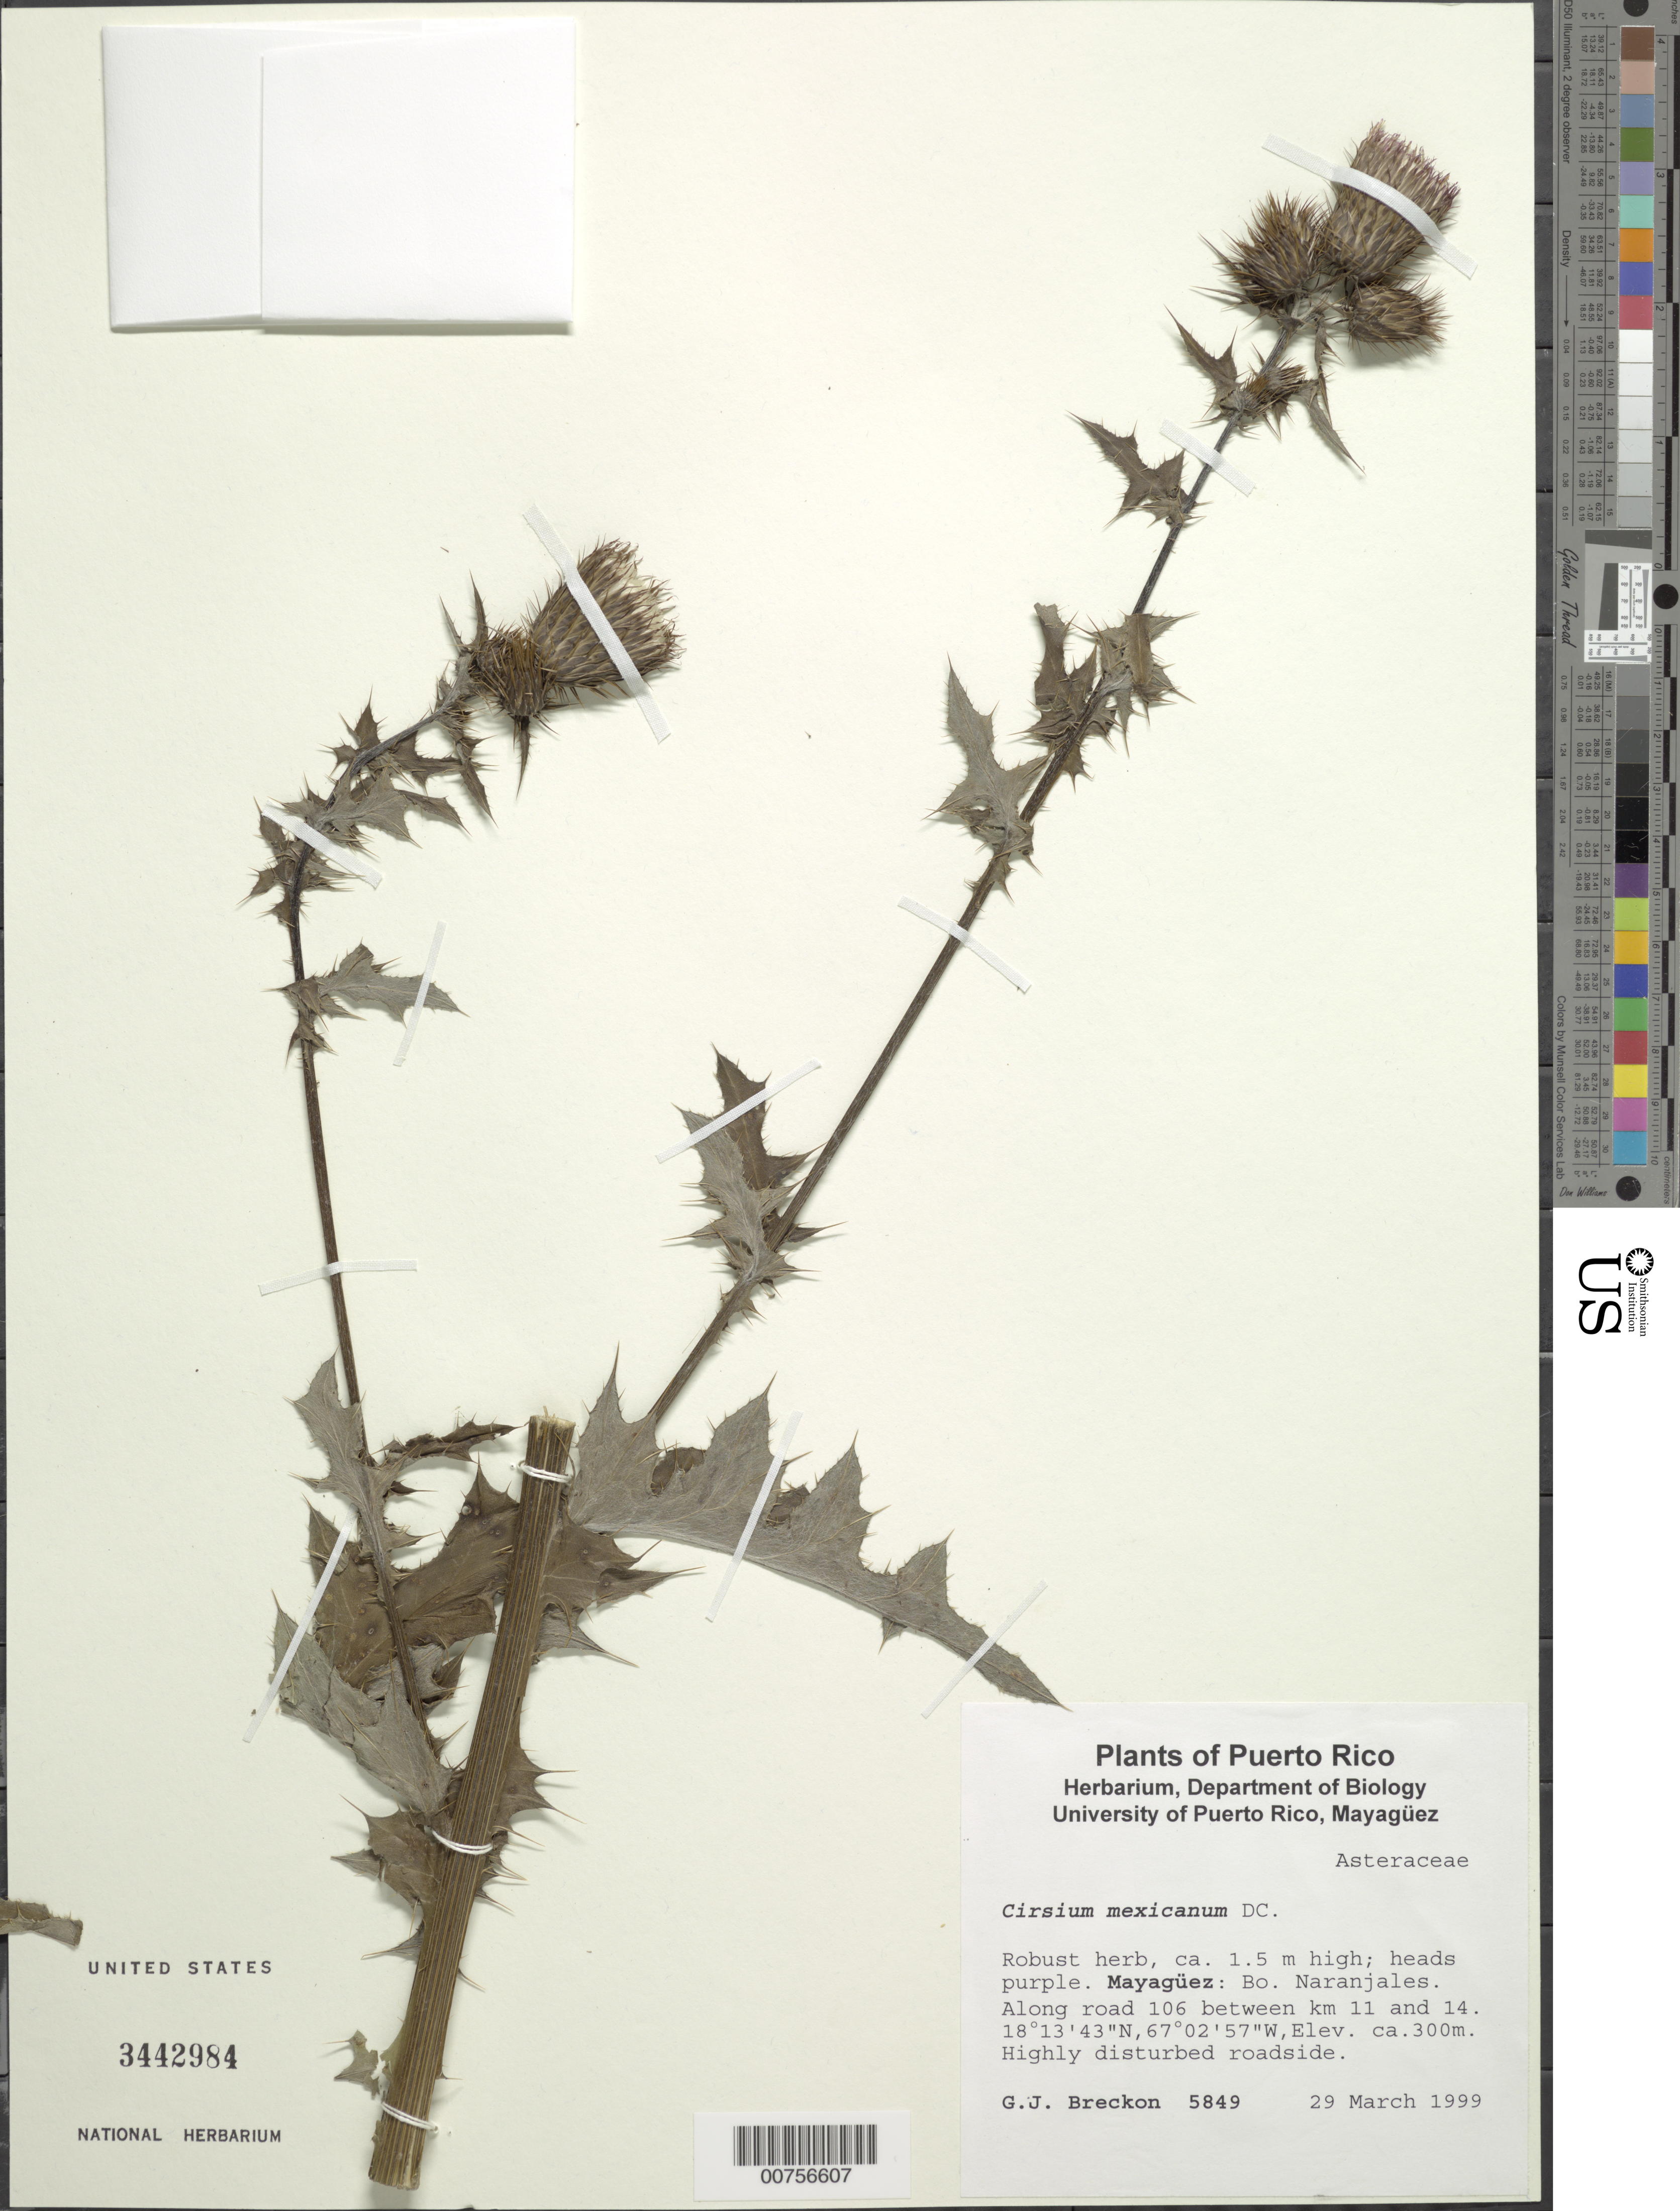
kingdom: Plantae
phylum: Tracheophyta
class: Magnoliopsida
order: Asterales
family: Asteraceae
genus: Cirsium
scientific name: Cirsium mexicanum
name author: DC.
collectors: G. J. Breckon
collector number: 5849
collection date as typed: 29 Mar 1999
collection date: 1999-03-29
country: Puerto Rico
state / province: Mayagüez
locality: Mayagüez: Bo. Naranjales. Along road 106 between km 11 and 14.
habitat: Highly disturbed roadside.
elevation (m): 300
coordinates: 18.22861111, -67.04916667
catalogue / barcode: US 3442984